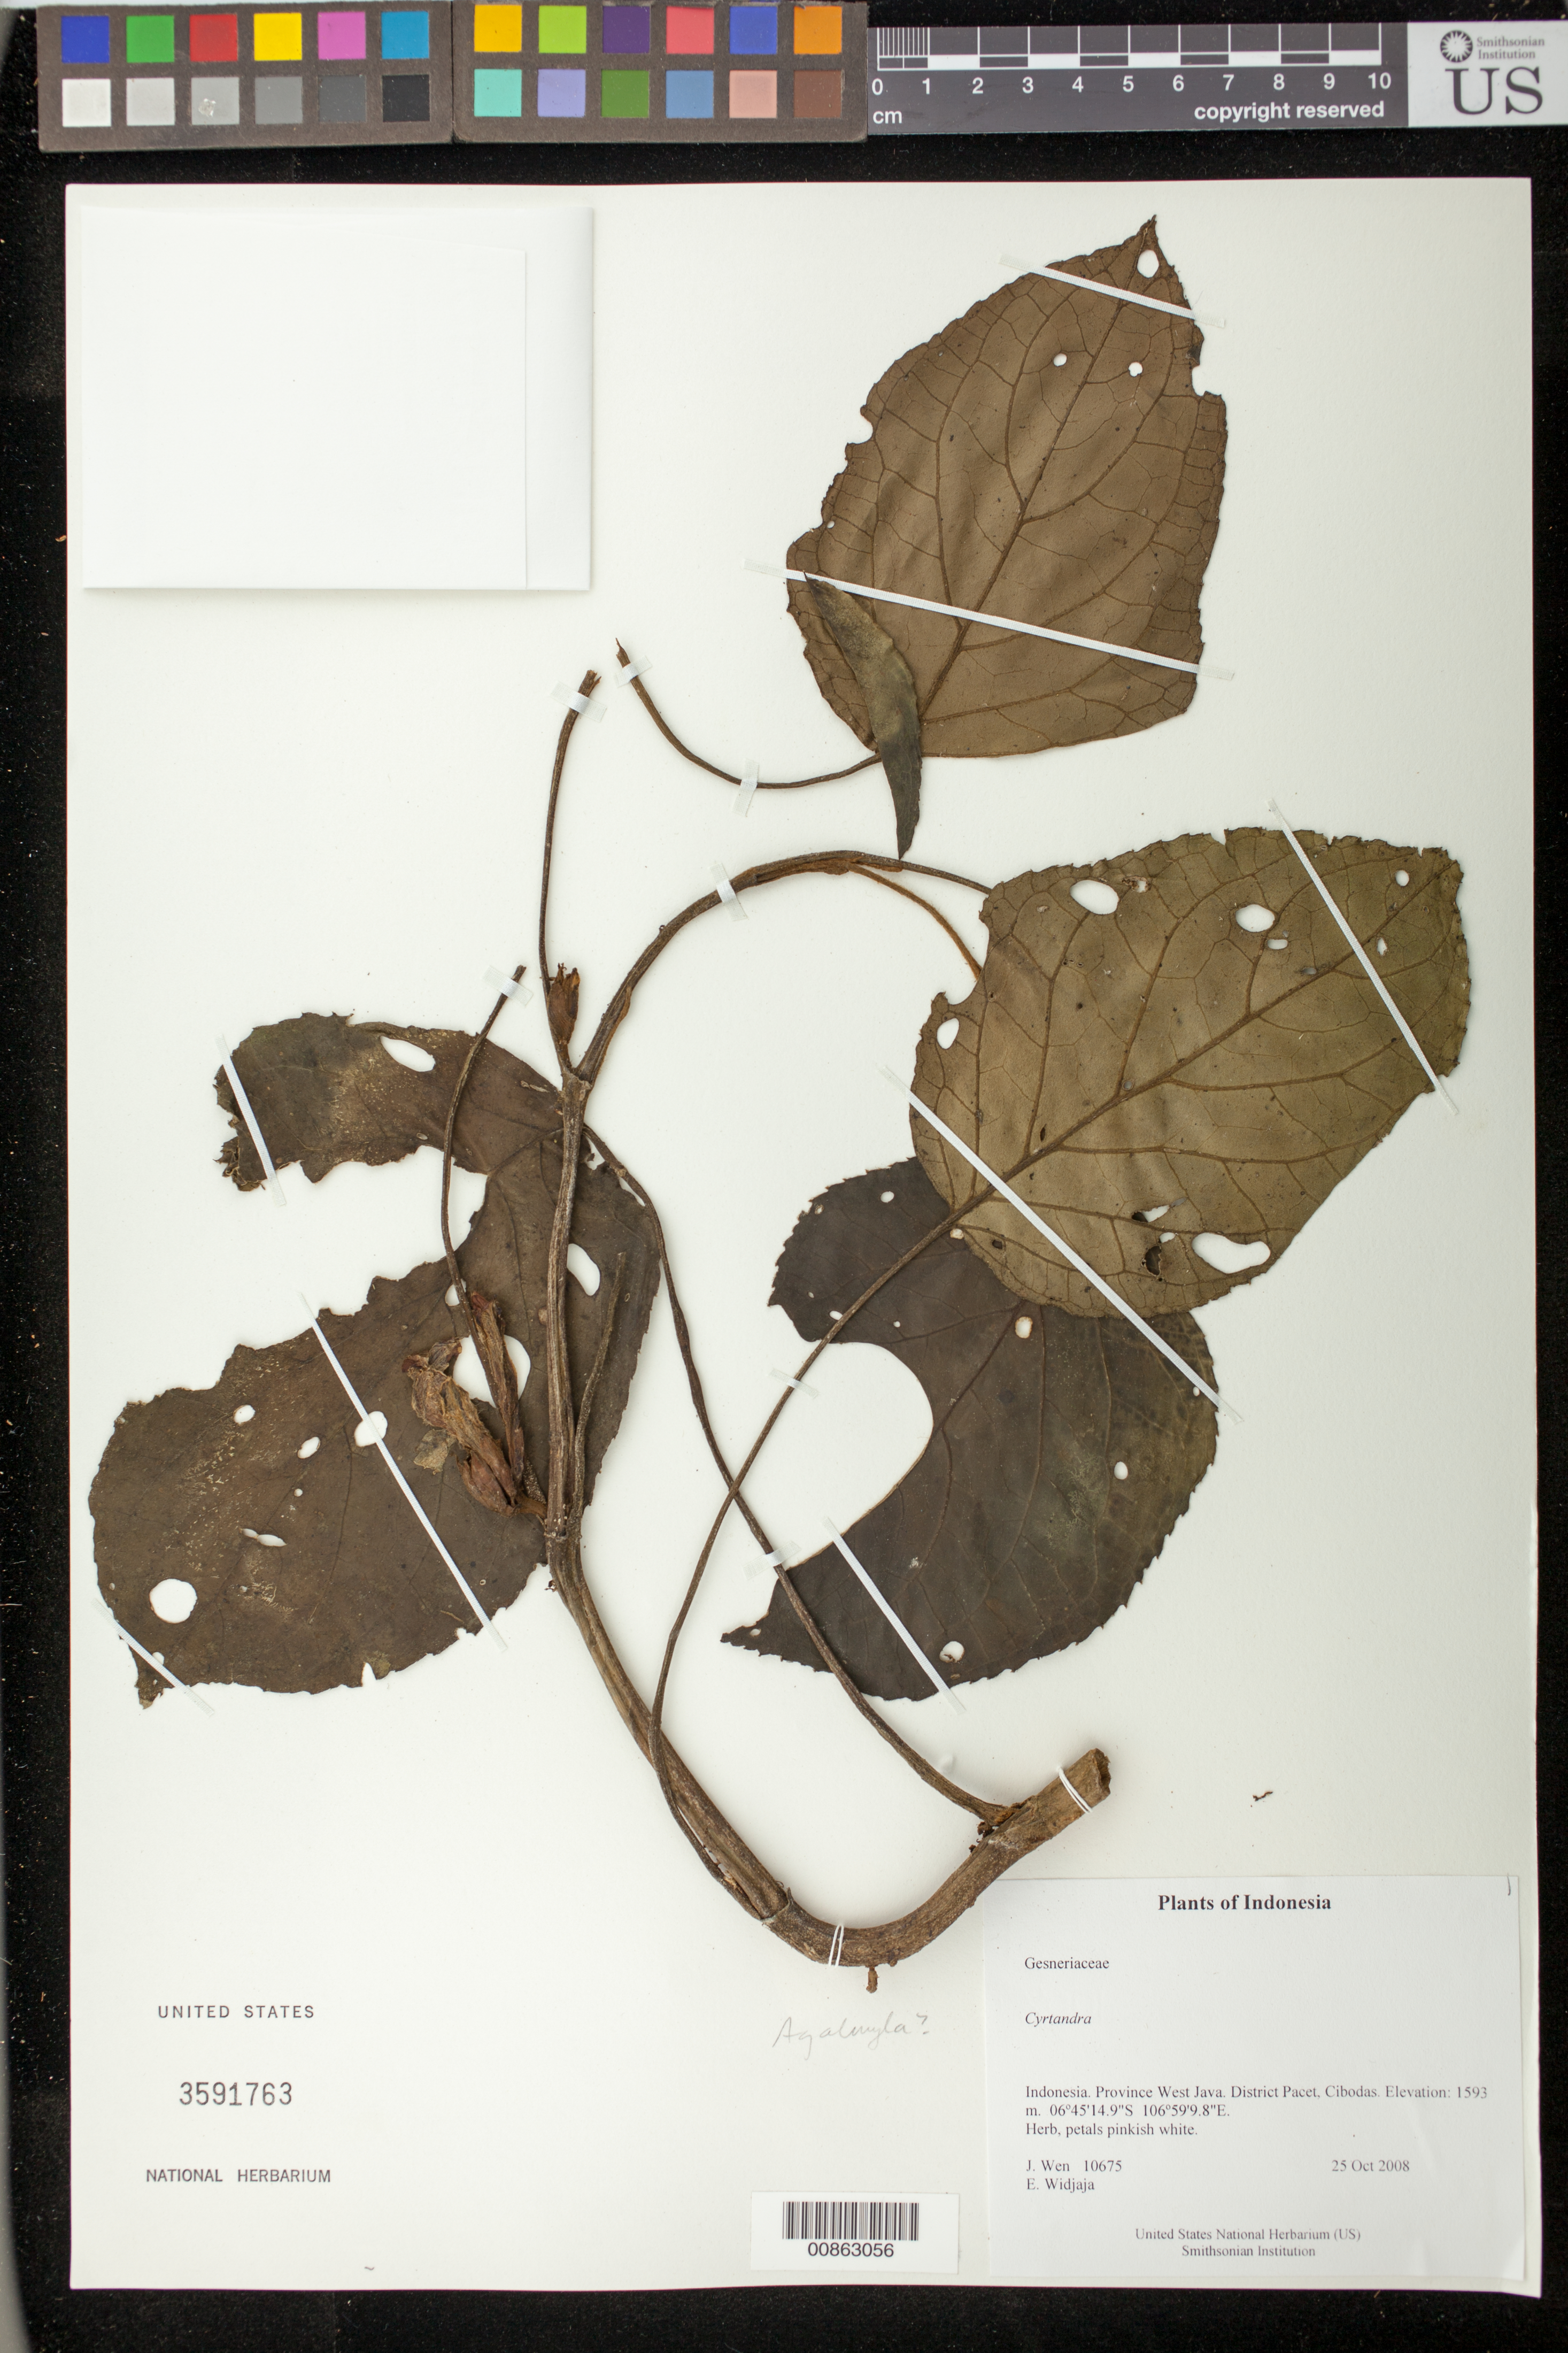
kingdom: Plantae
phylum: Tracheophyta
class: Magnoliopsida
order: Lamiales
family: Gesneriaceae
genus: Cyrtandra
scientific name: Cyrtandra sp.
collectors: J. Wen & E. A. Widjaja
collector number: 10675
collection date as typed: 25 Oct 2008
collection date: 2008-10-25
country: Indonesia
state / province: Java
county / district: Jawa Barat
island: Java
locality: District Pacet, Cibodas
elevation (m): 1593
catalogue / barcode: US 3591763